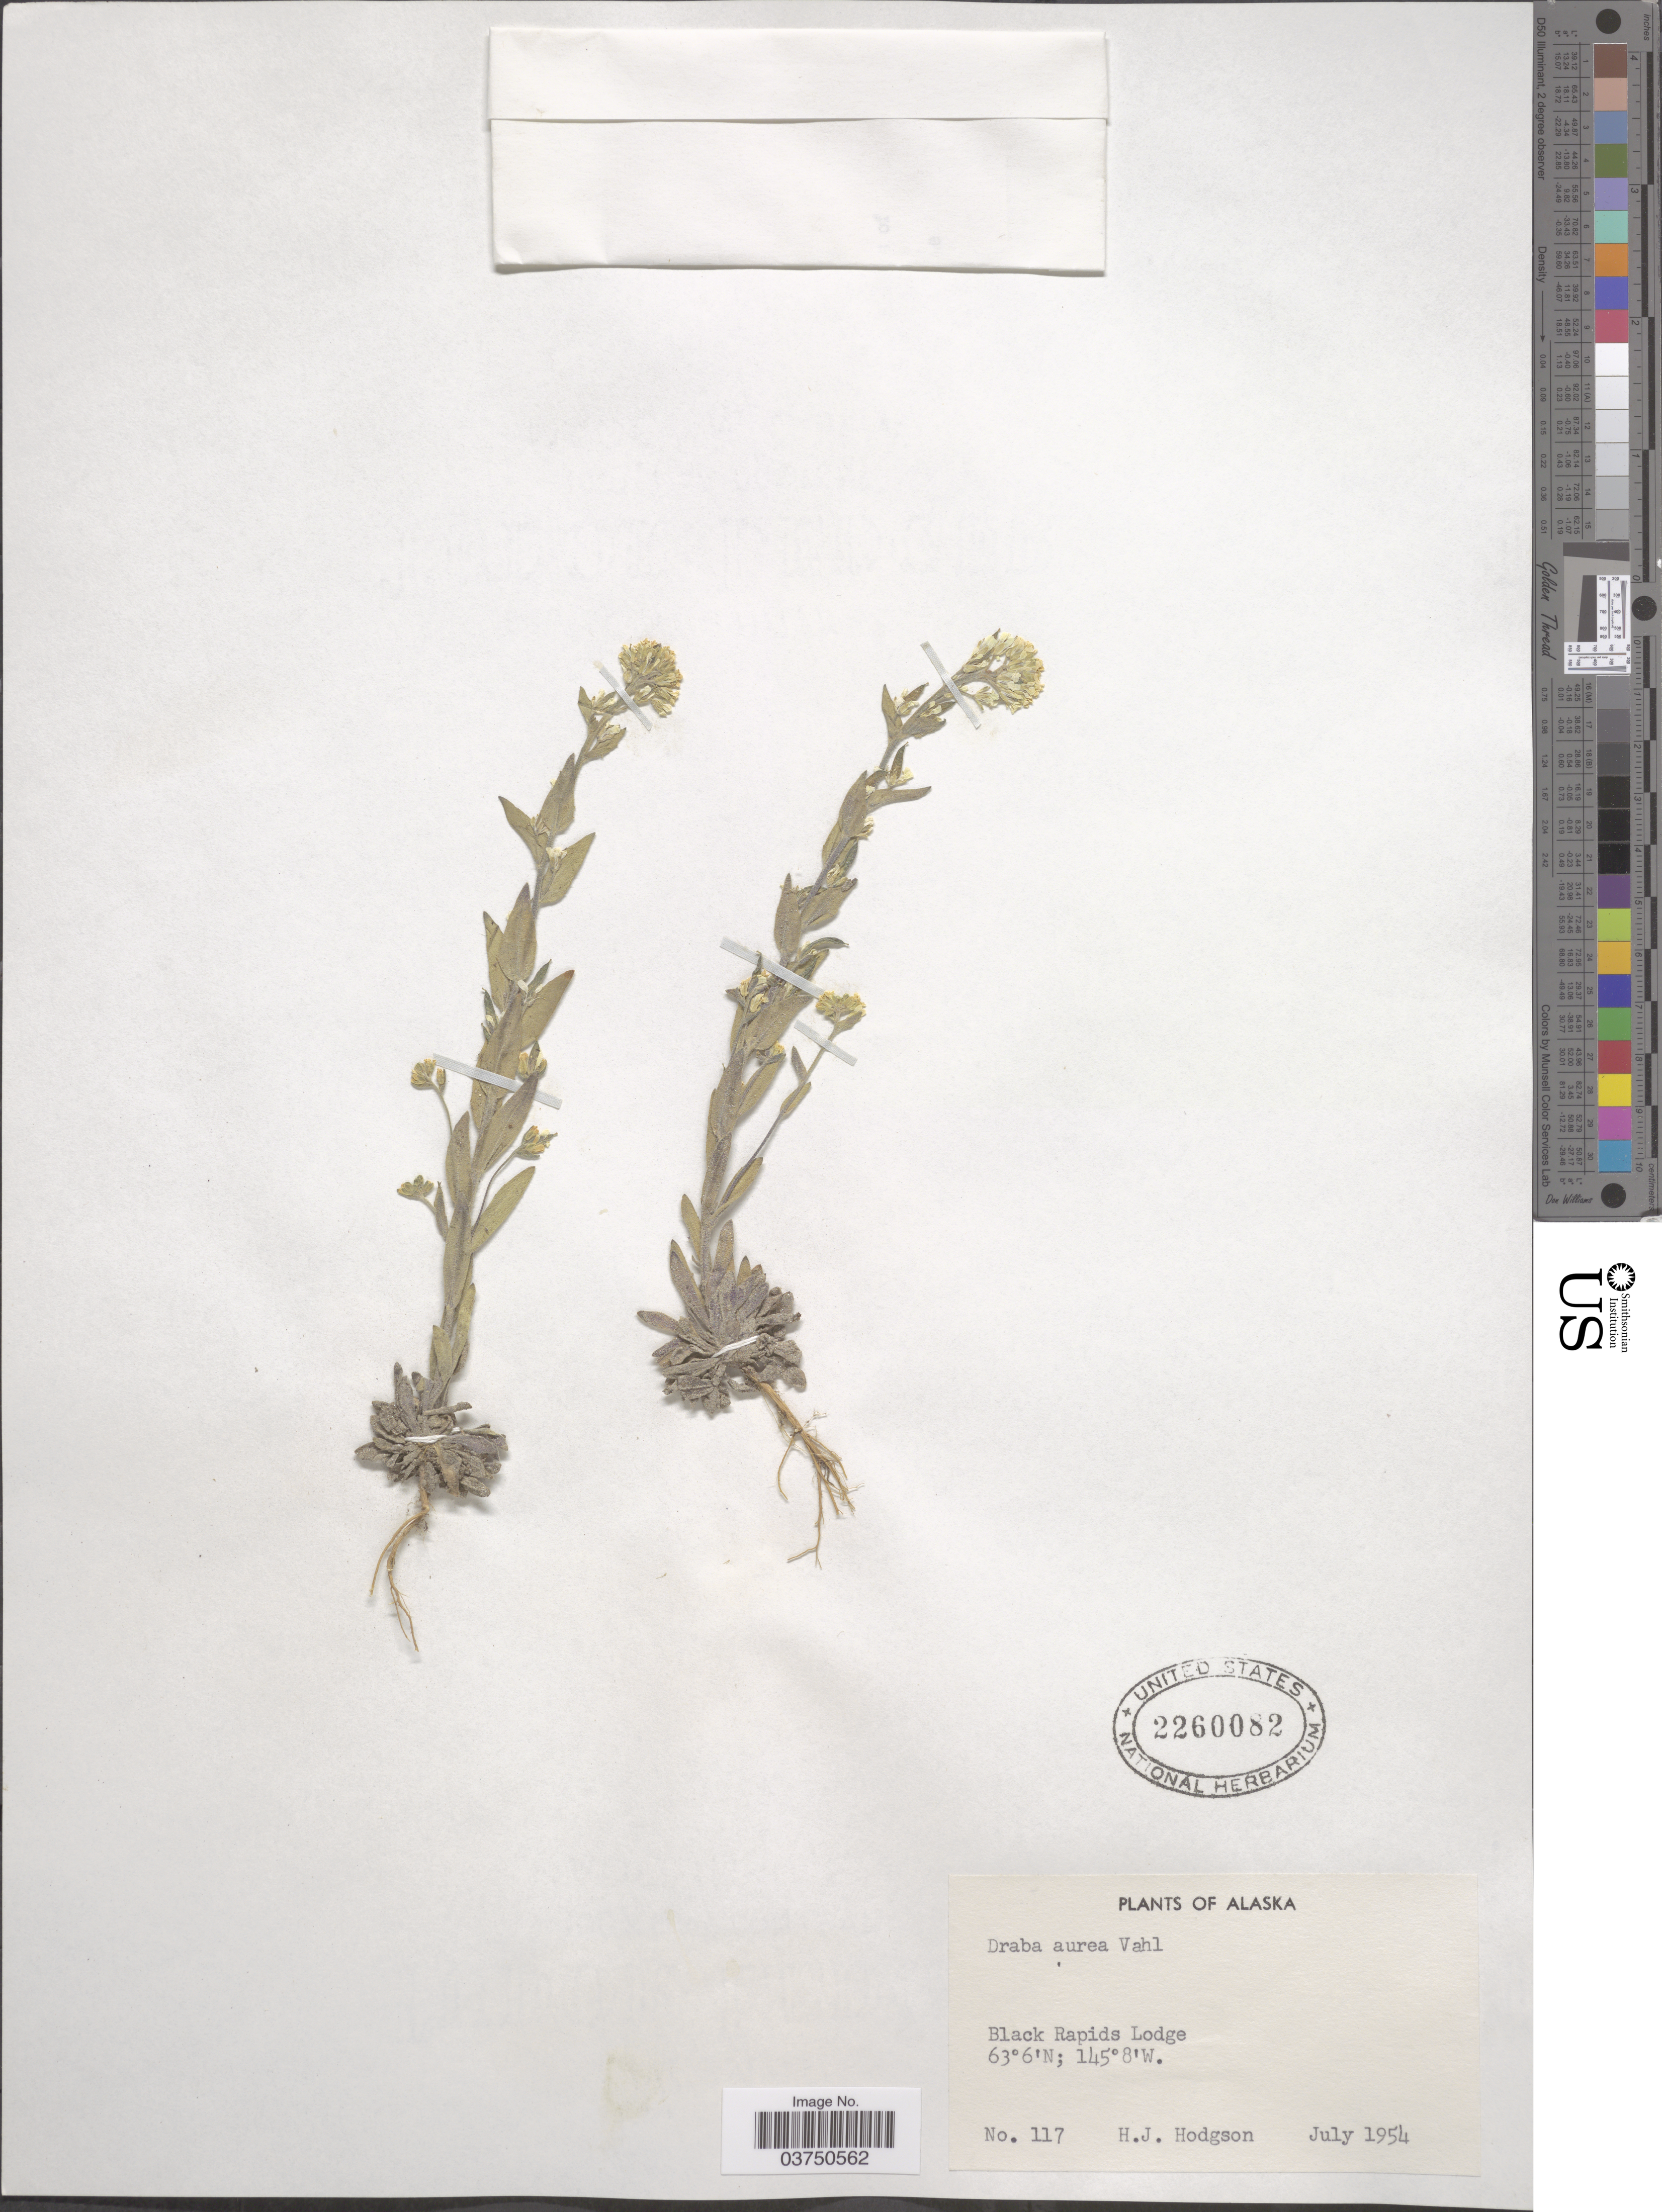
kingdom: Plantae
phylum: Tracheophyta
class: Magnoliopsida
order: Brassicales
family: Brassicaceae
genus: Draba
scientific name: Draba aurea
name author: Vahl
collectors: H. J. Hodgson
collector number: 117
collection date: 1954-07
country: United States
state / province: Alaska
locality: Black Rapids Lodge.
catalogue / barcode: US 2260082